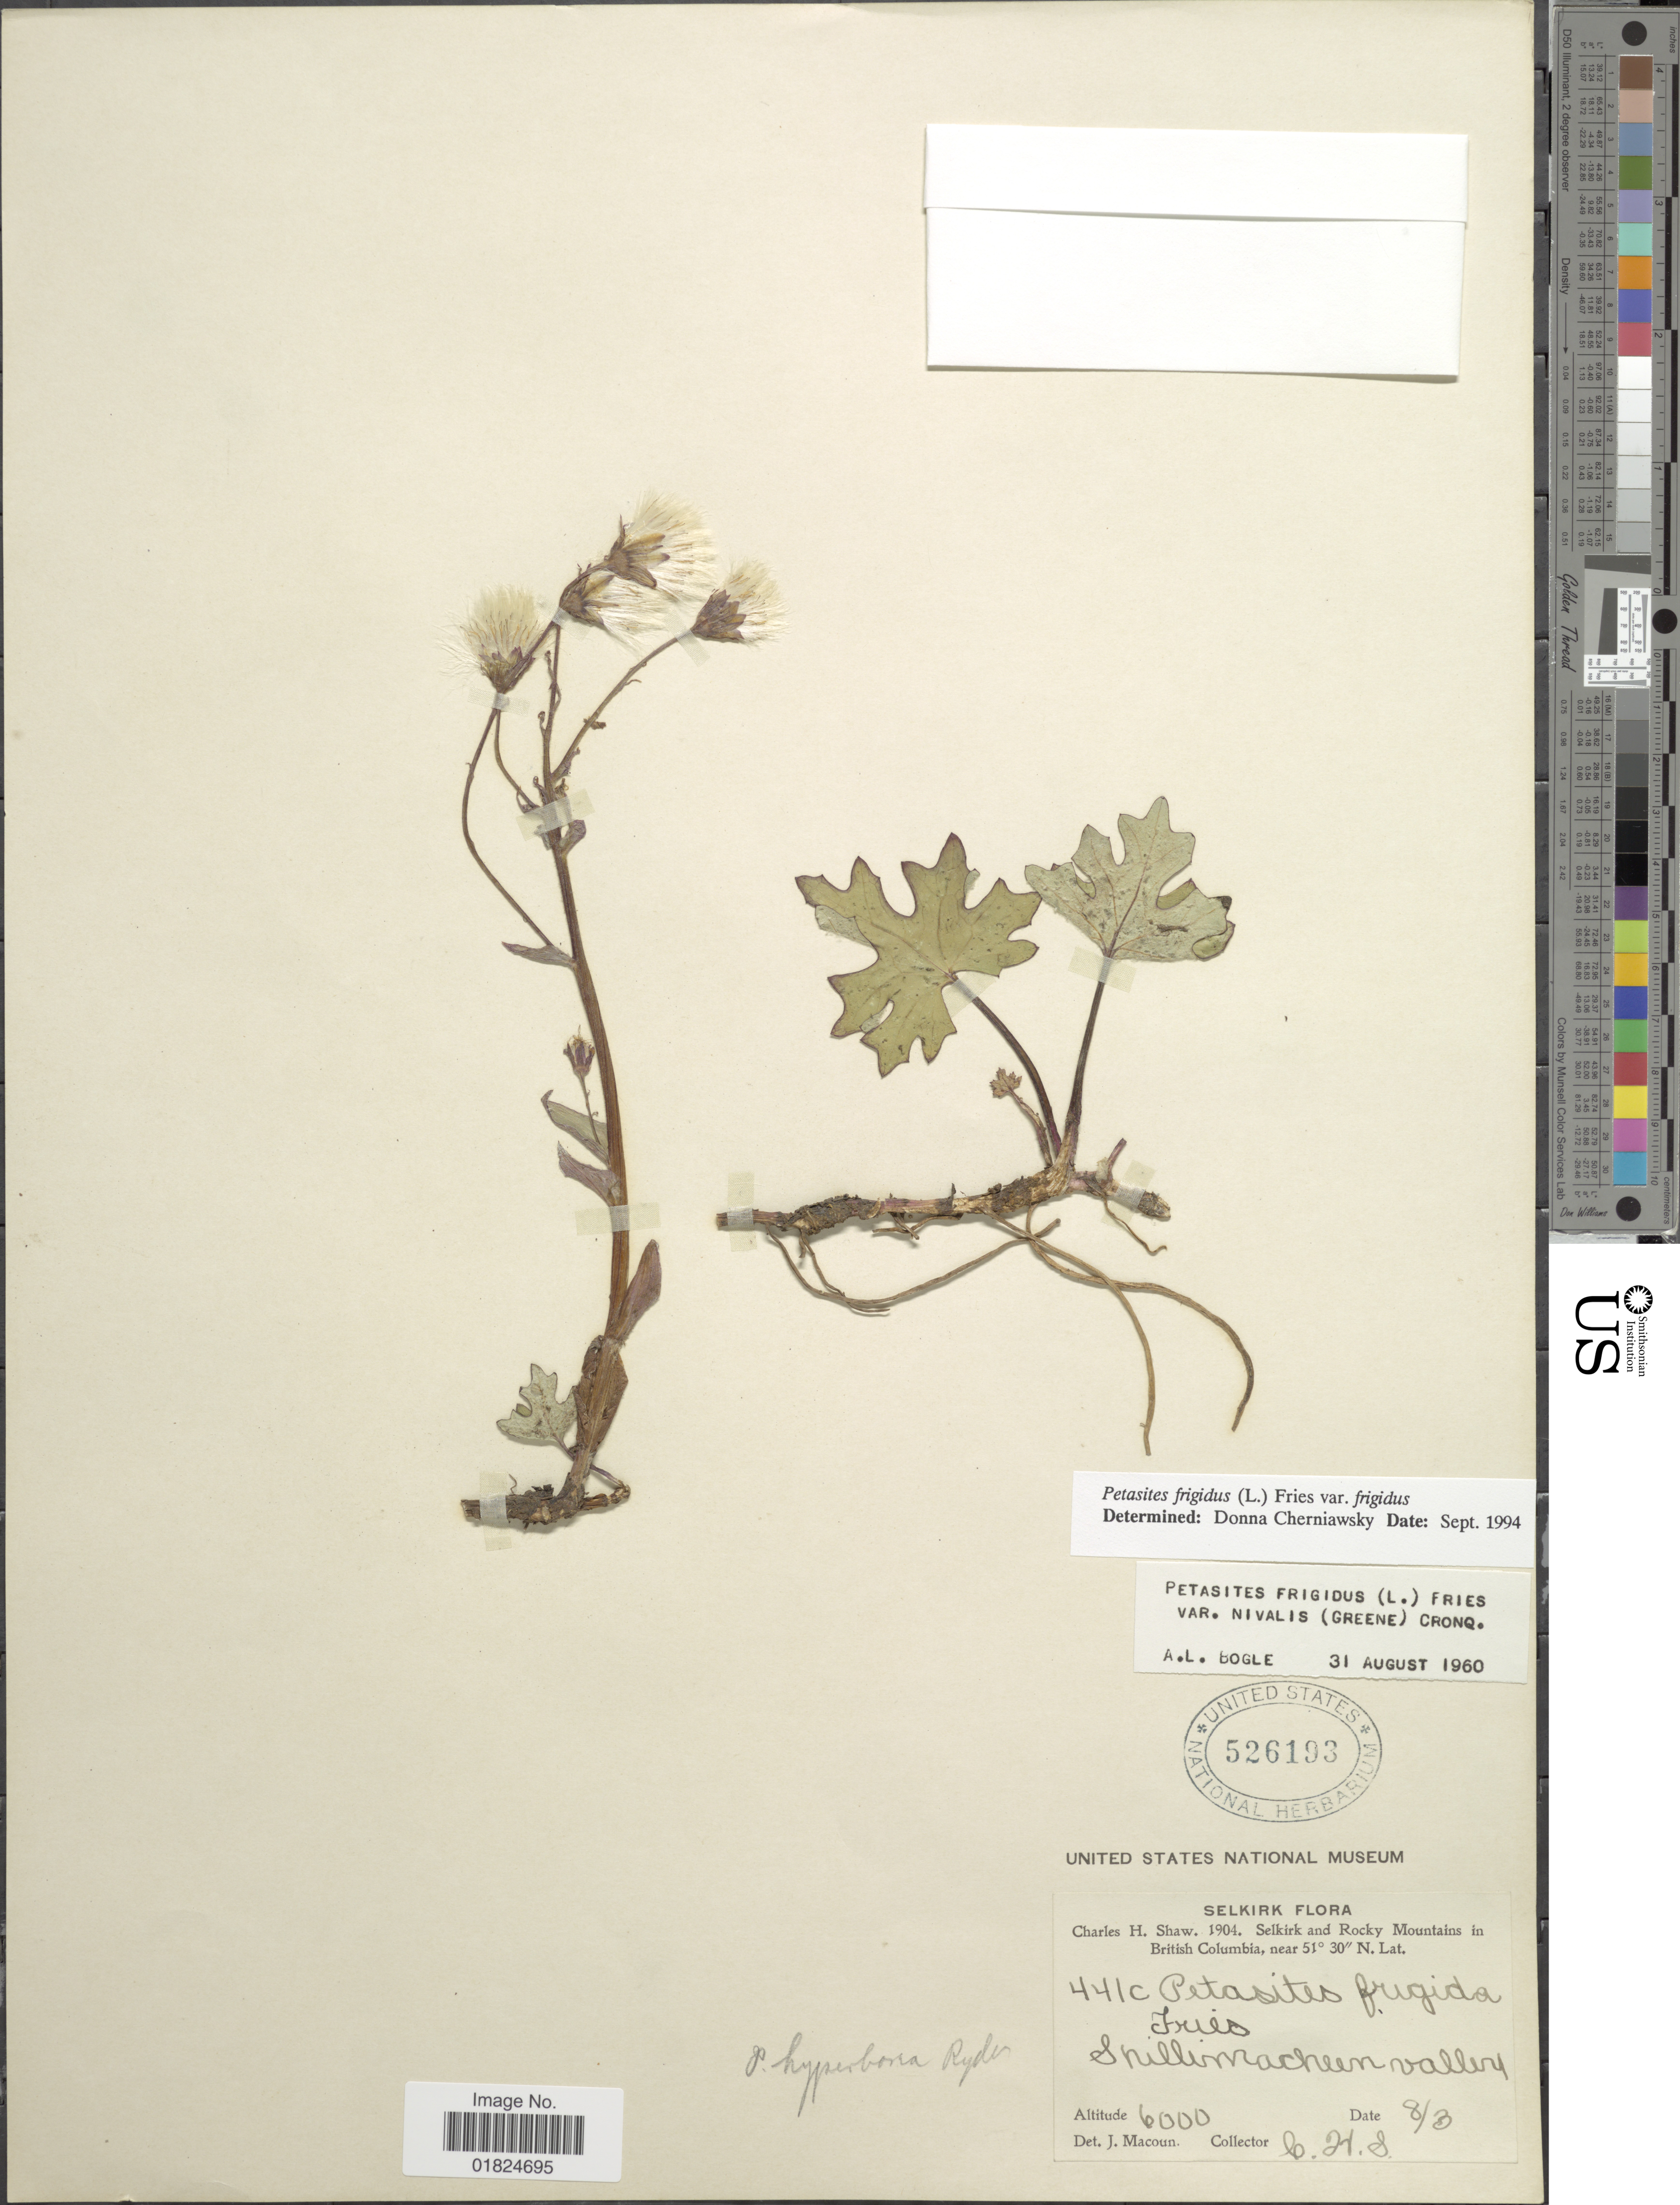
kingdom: Plantae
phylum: Tracheophyta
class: Magnoliopsida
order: Asterales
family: Asteraceae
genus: Petasites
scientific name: Petasites frigidus var. frigidus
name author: (L.) Fr.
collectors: C. H. Shaw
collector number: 441c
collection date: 1904-08-03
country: Canada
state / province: British Columbia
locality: Selkirk and Rocky Mountains. Spillimacheen valley.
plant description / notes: Precise locality edit: Corrected "Selkirk and Rocky Mountains in British Columbia. Snillimachen valley" to "Selkirk and Rocky Mountains. Spillimacheen valley."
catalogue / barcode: US 526193